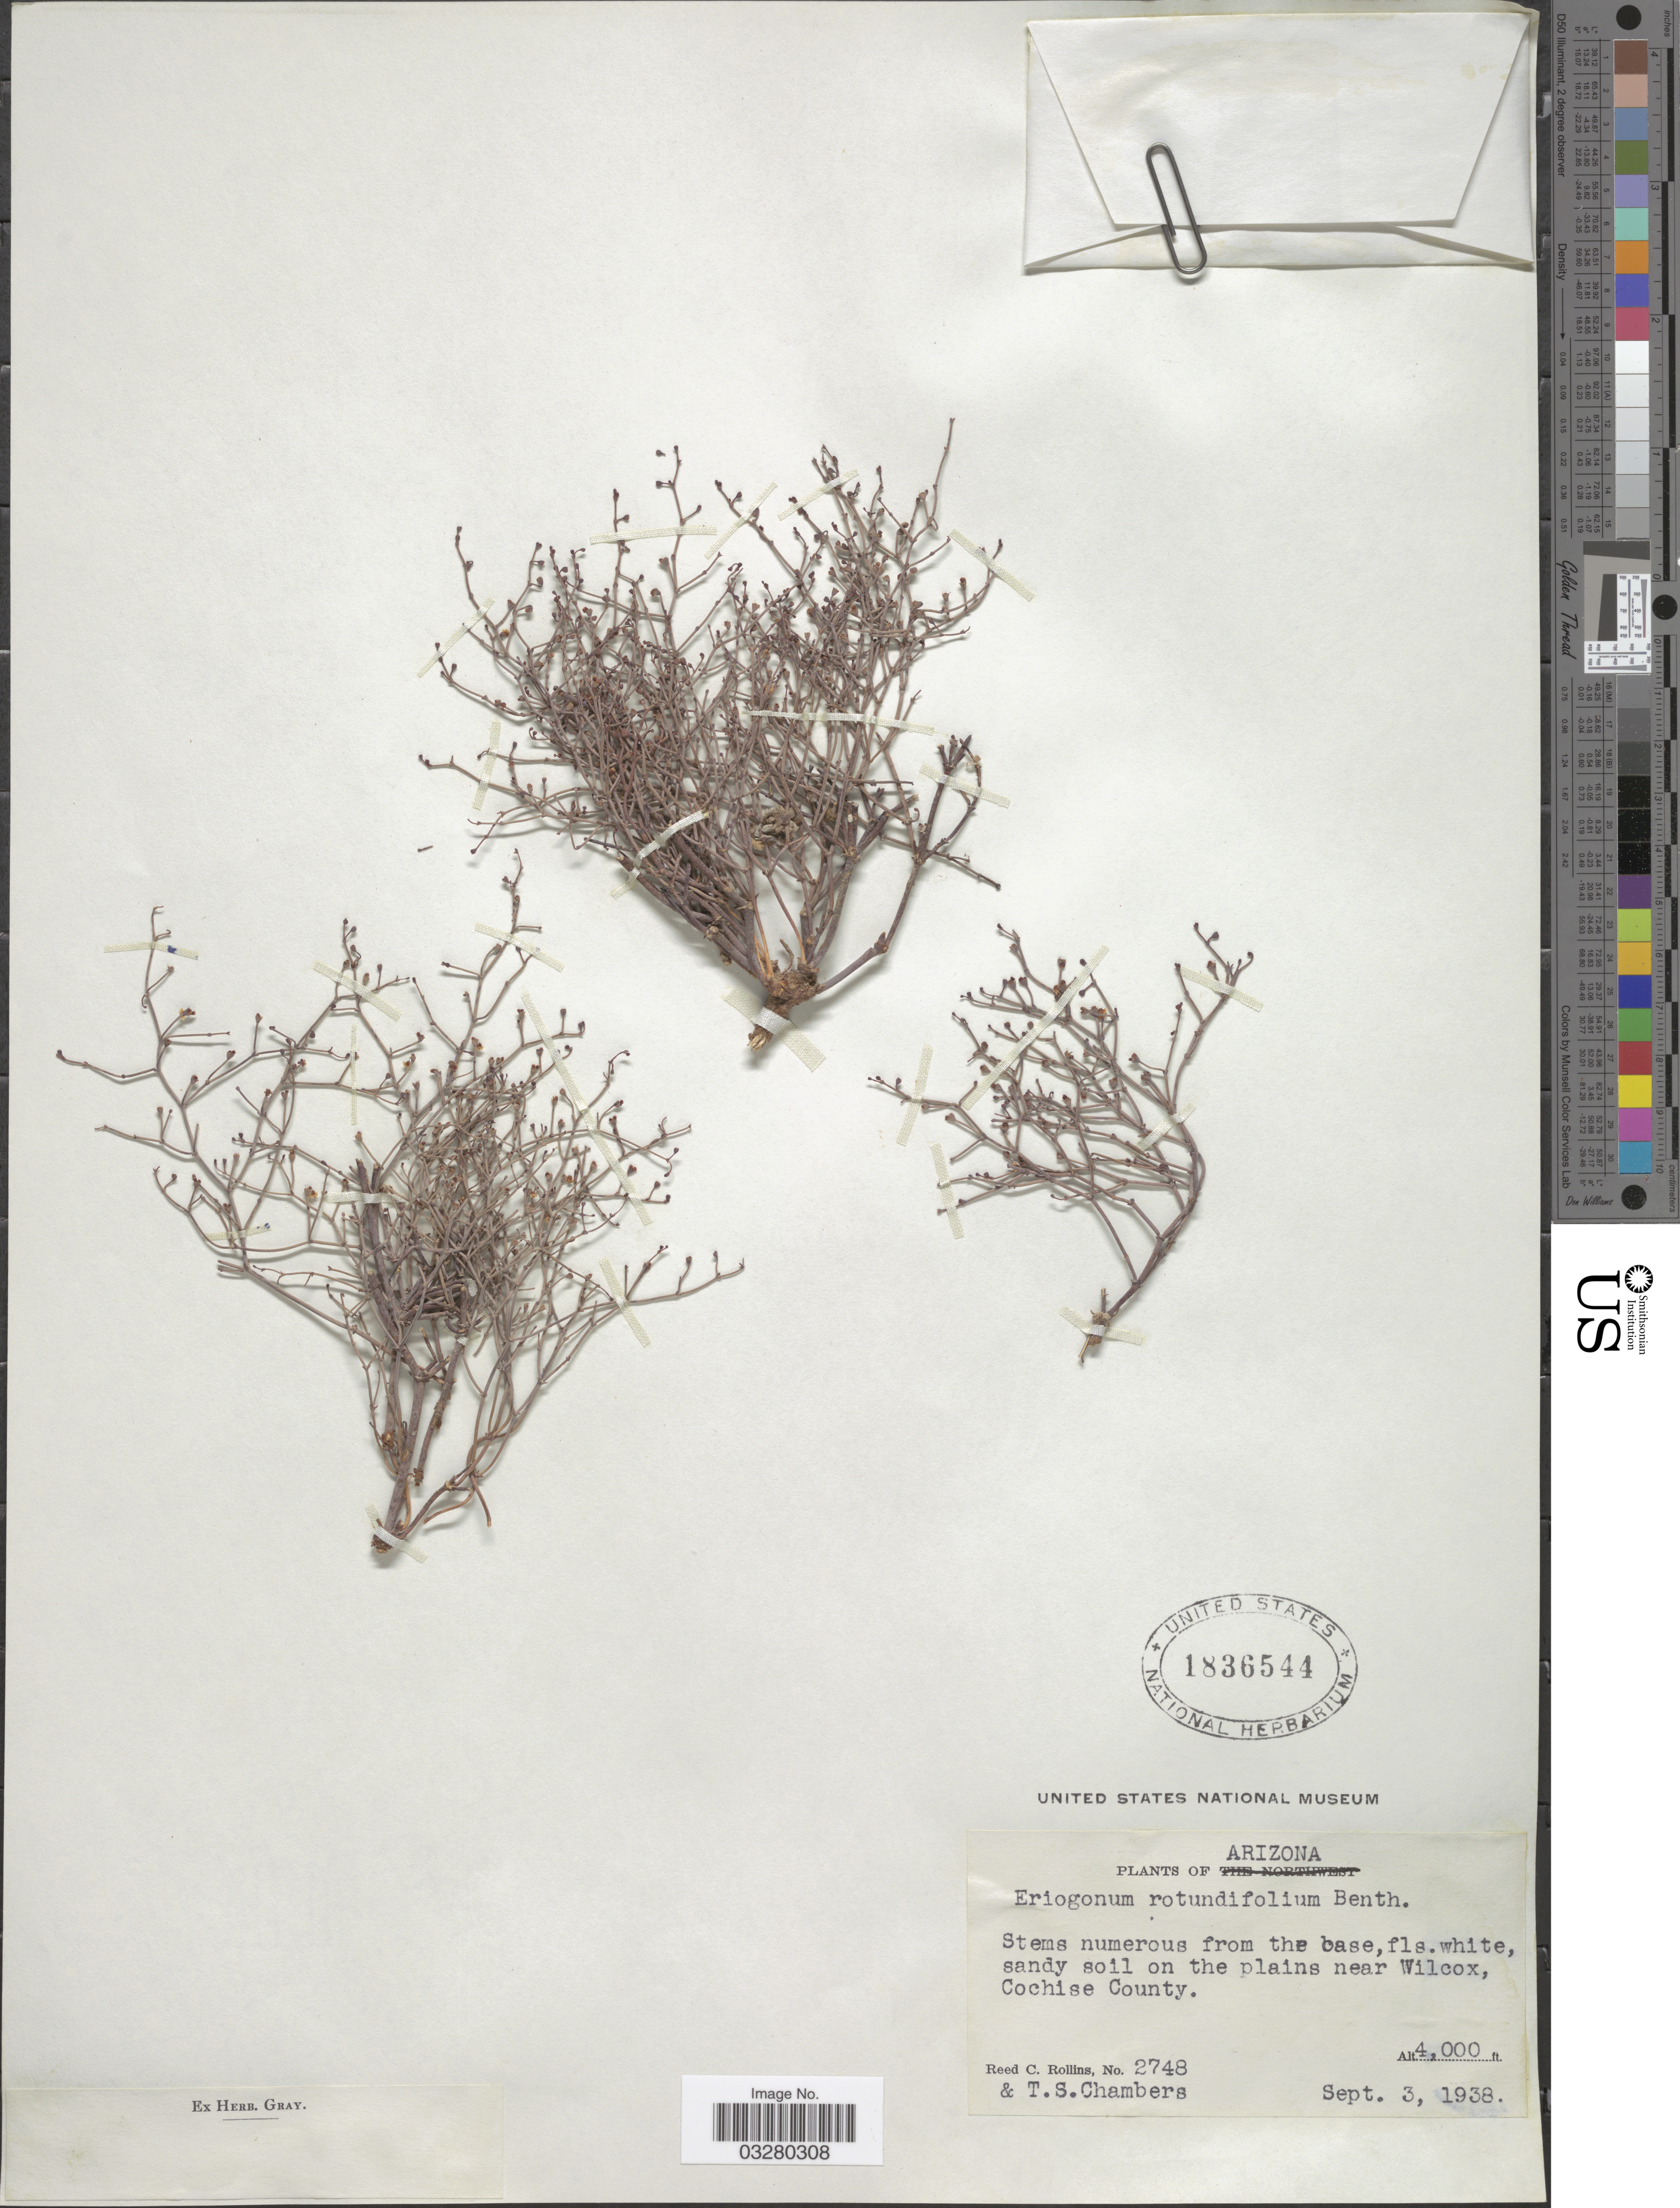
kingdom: Plantae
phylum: Tracheophyta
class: Magnoliopsida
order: Caryophyllales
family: Polygonaceae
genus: Eriogonum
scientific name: Eriogonum rotundifolium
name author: Benth. in DC.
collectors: R. C. Rollins & T. Chambers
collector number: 2748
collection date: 1938-09-03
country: United States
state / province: Arizona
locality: Sandy soil on the plains near Wilcox, Cochise County.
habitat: sandy soil on the plains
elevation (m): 1219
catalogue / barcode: US 1836544